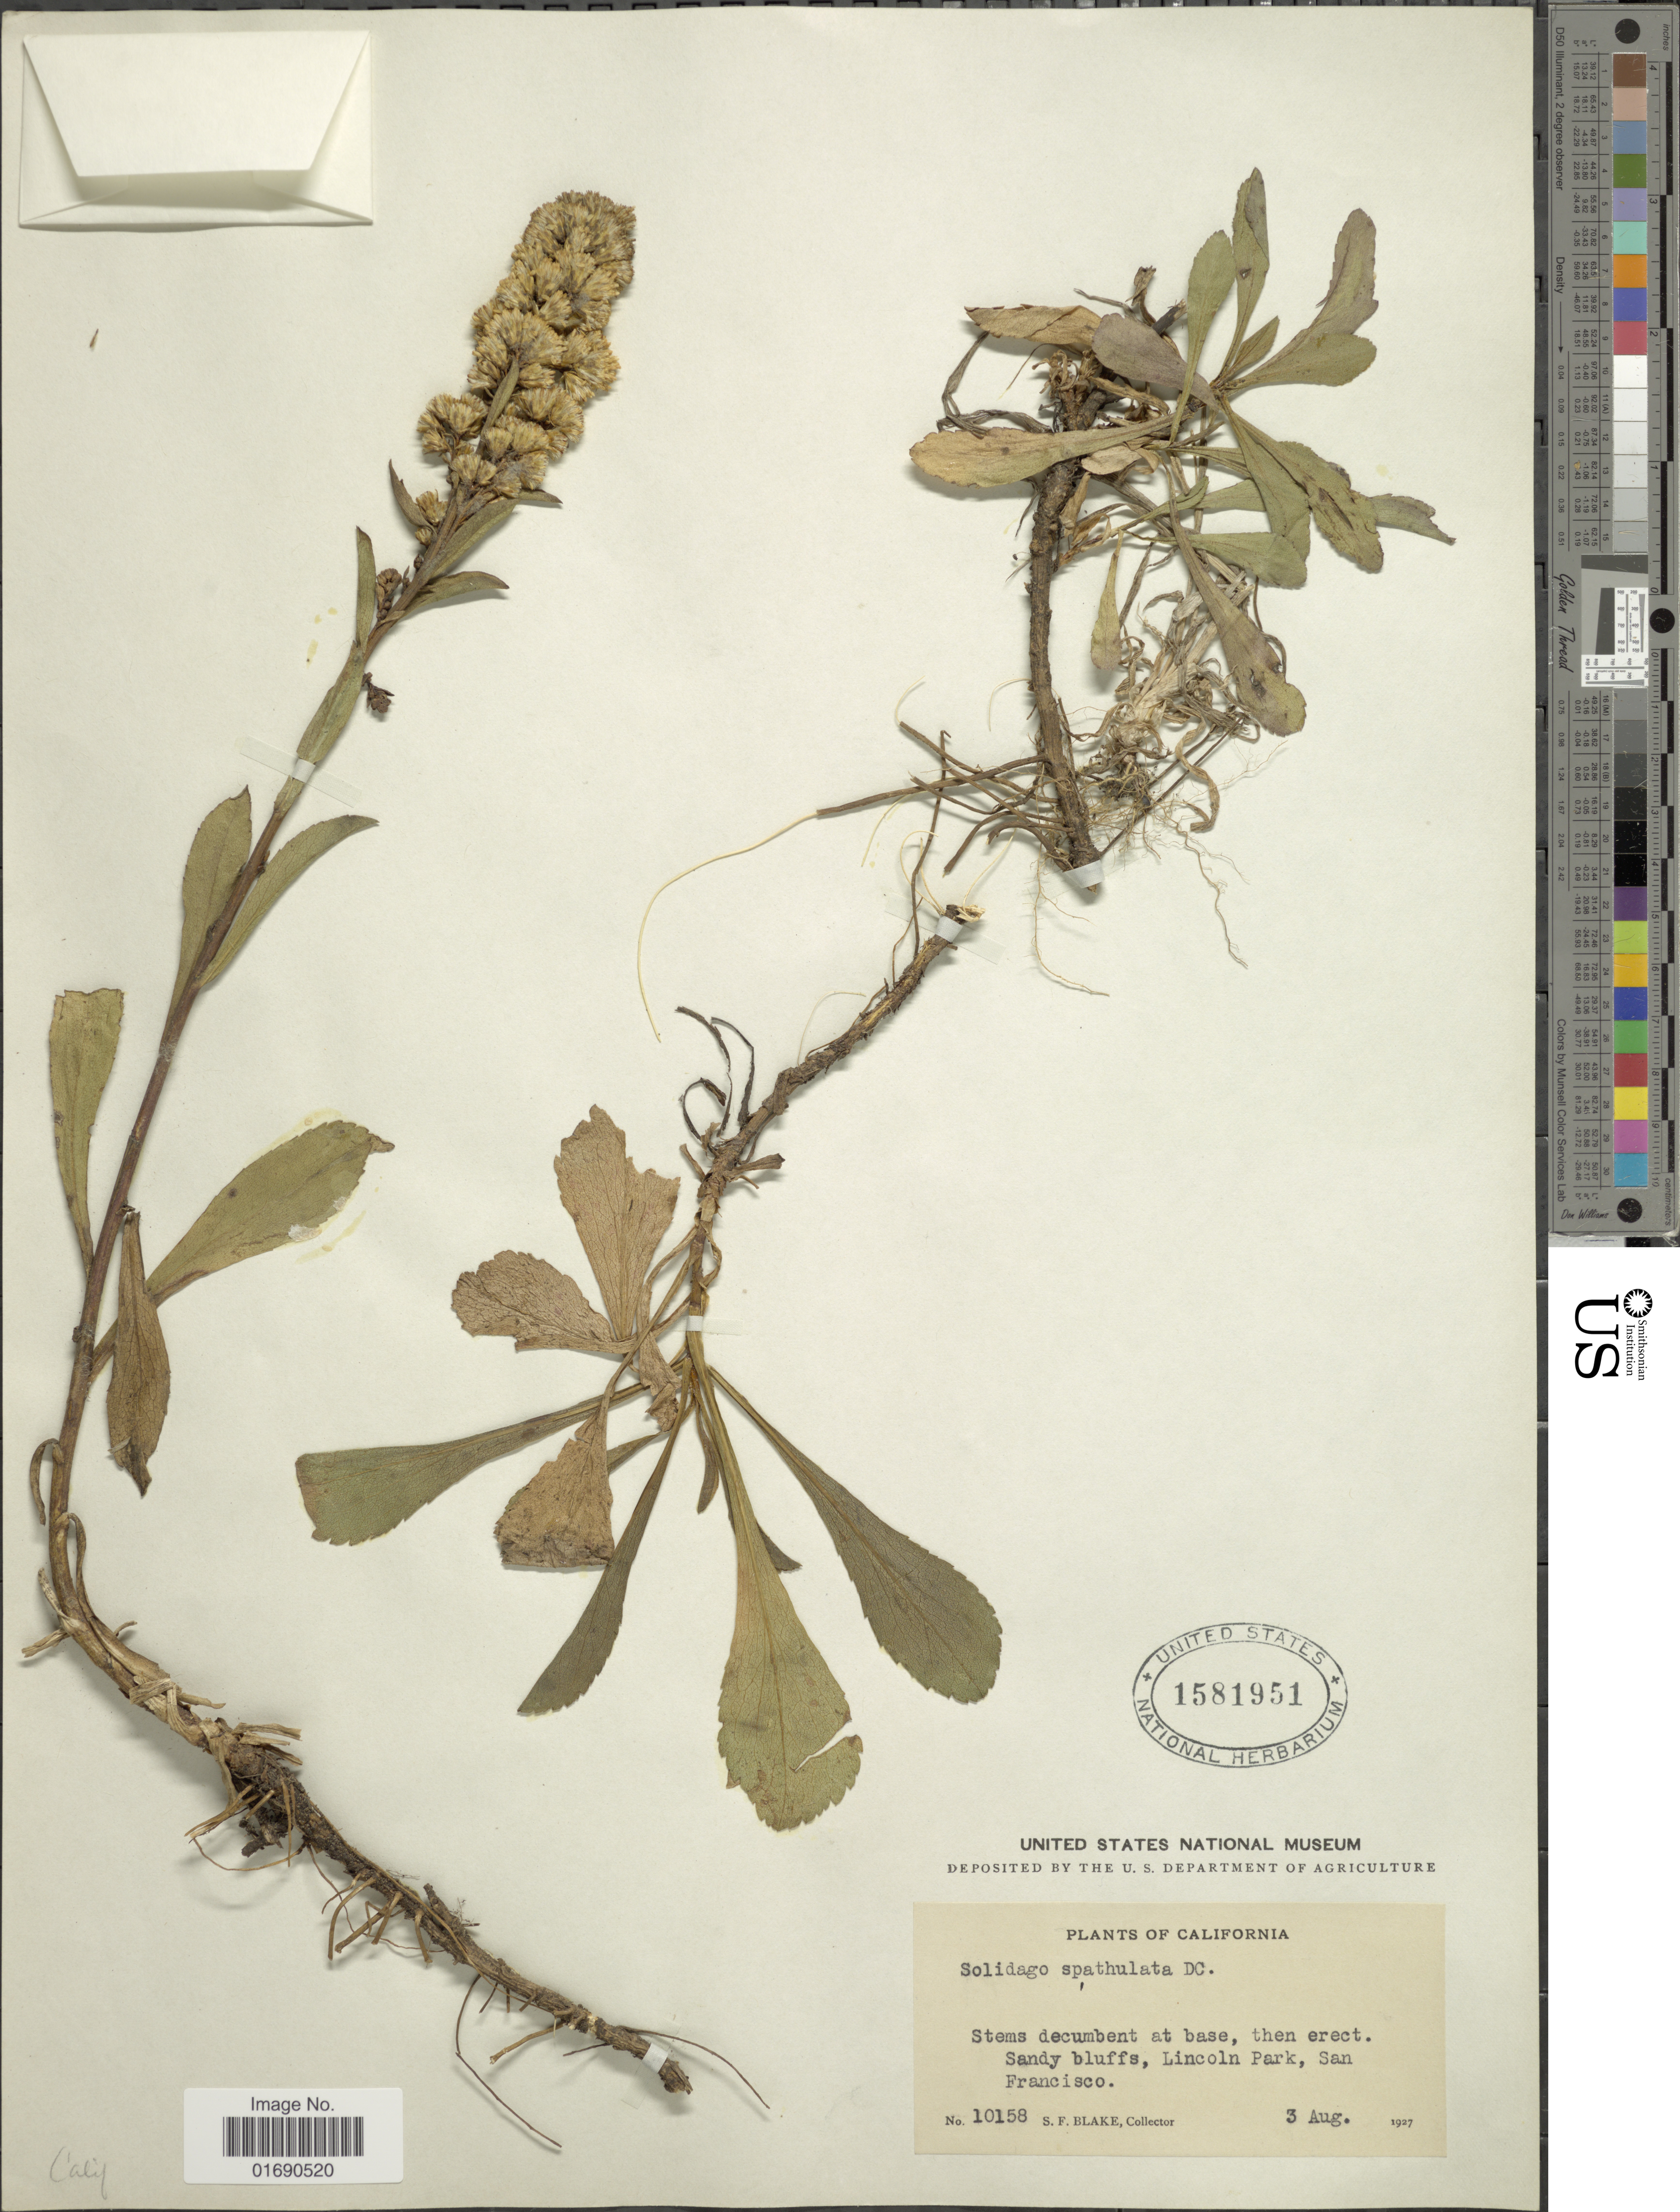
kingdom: Plantae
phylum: Tracheophyta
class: Magnoliopsida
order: Asterales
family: Asteraceae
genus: Solidago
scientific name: Solidago spathulata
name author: DC.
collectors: S. Blake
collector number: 10158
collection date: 1927-08-03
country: United States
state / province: California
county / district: San Francisco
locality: Sandy bluffs, Lincoln Parrk, San Francisco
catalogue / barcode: US 1581951